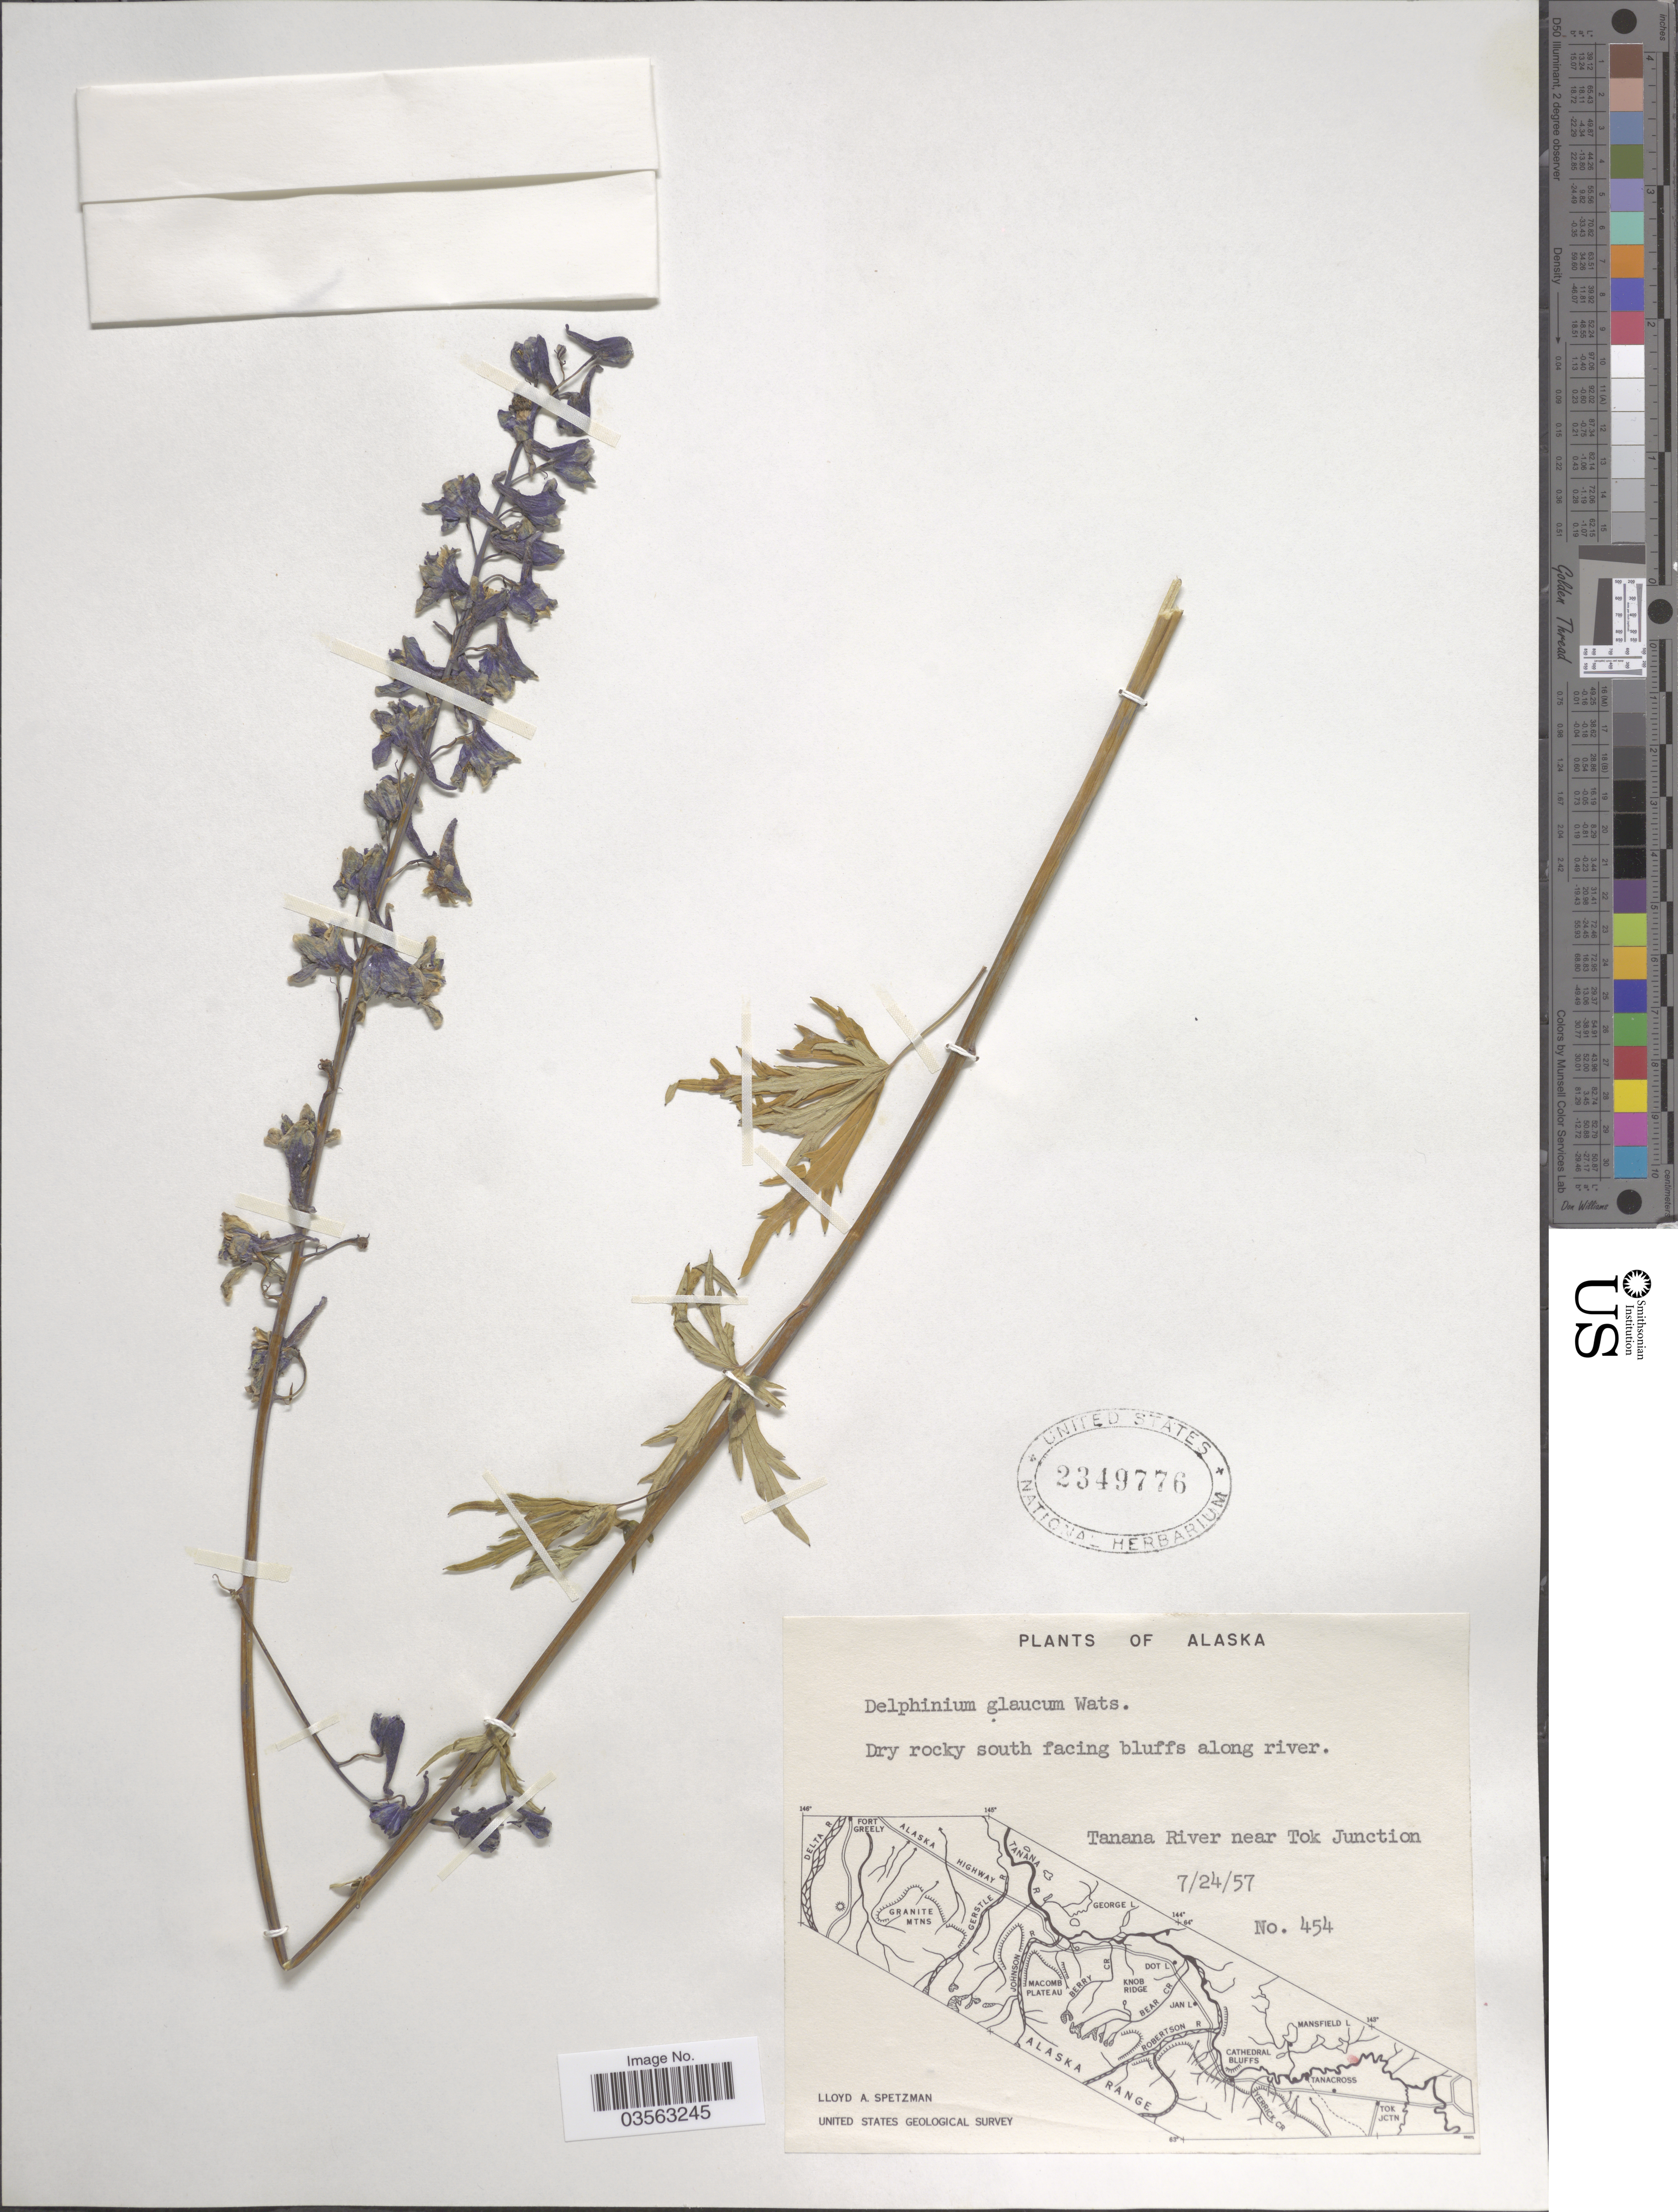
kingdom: Plantae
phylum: Tracheophyta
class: Magnoliopsida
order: Ranunculales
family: Ranunculaceae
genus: Delphinium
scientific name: Delphinium glaucum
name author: S. Watson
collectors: L. Spetzman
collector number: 454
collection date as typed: Transcribed d/m/y: 24/7/57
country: United States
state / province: Alaska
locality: Tanana River near Tok Junction.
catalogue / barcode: US 2349776